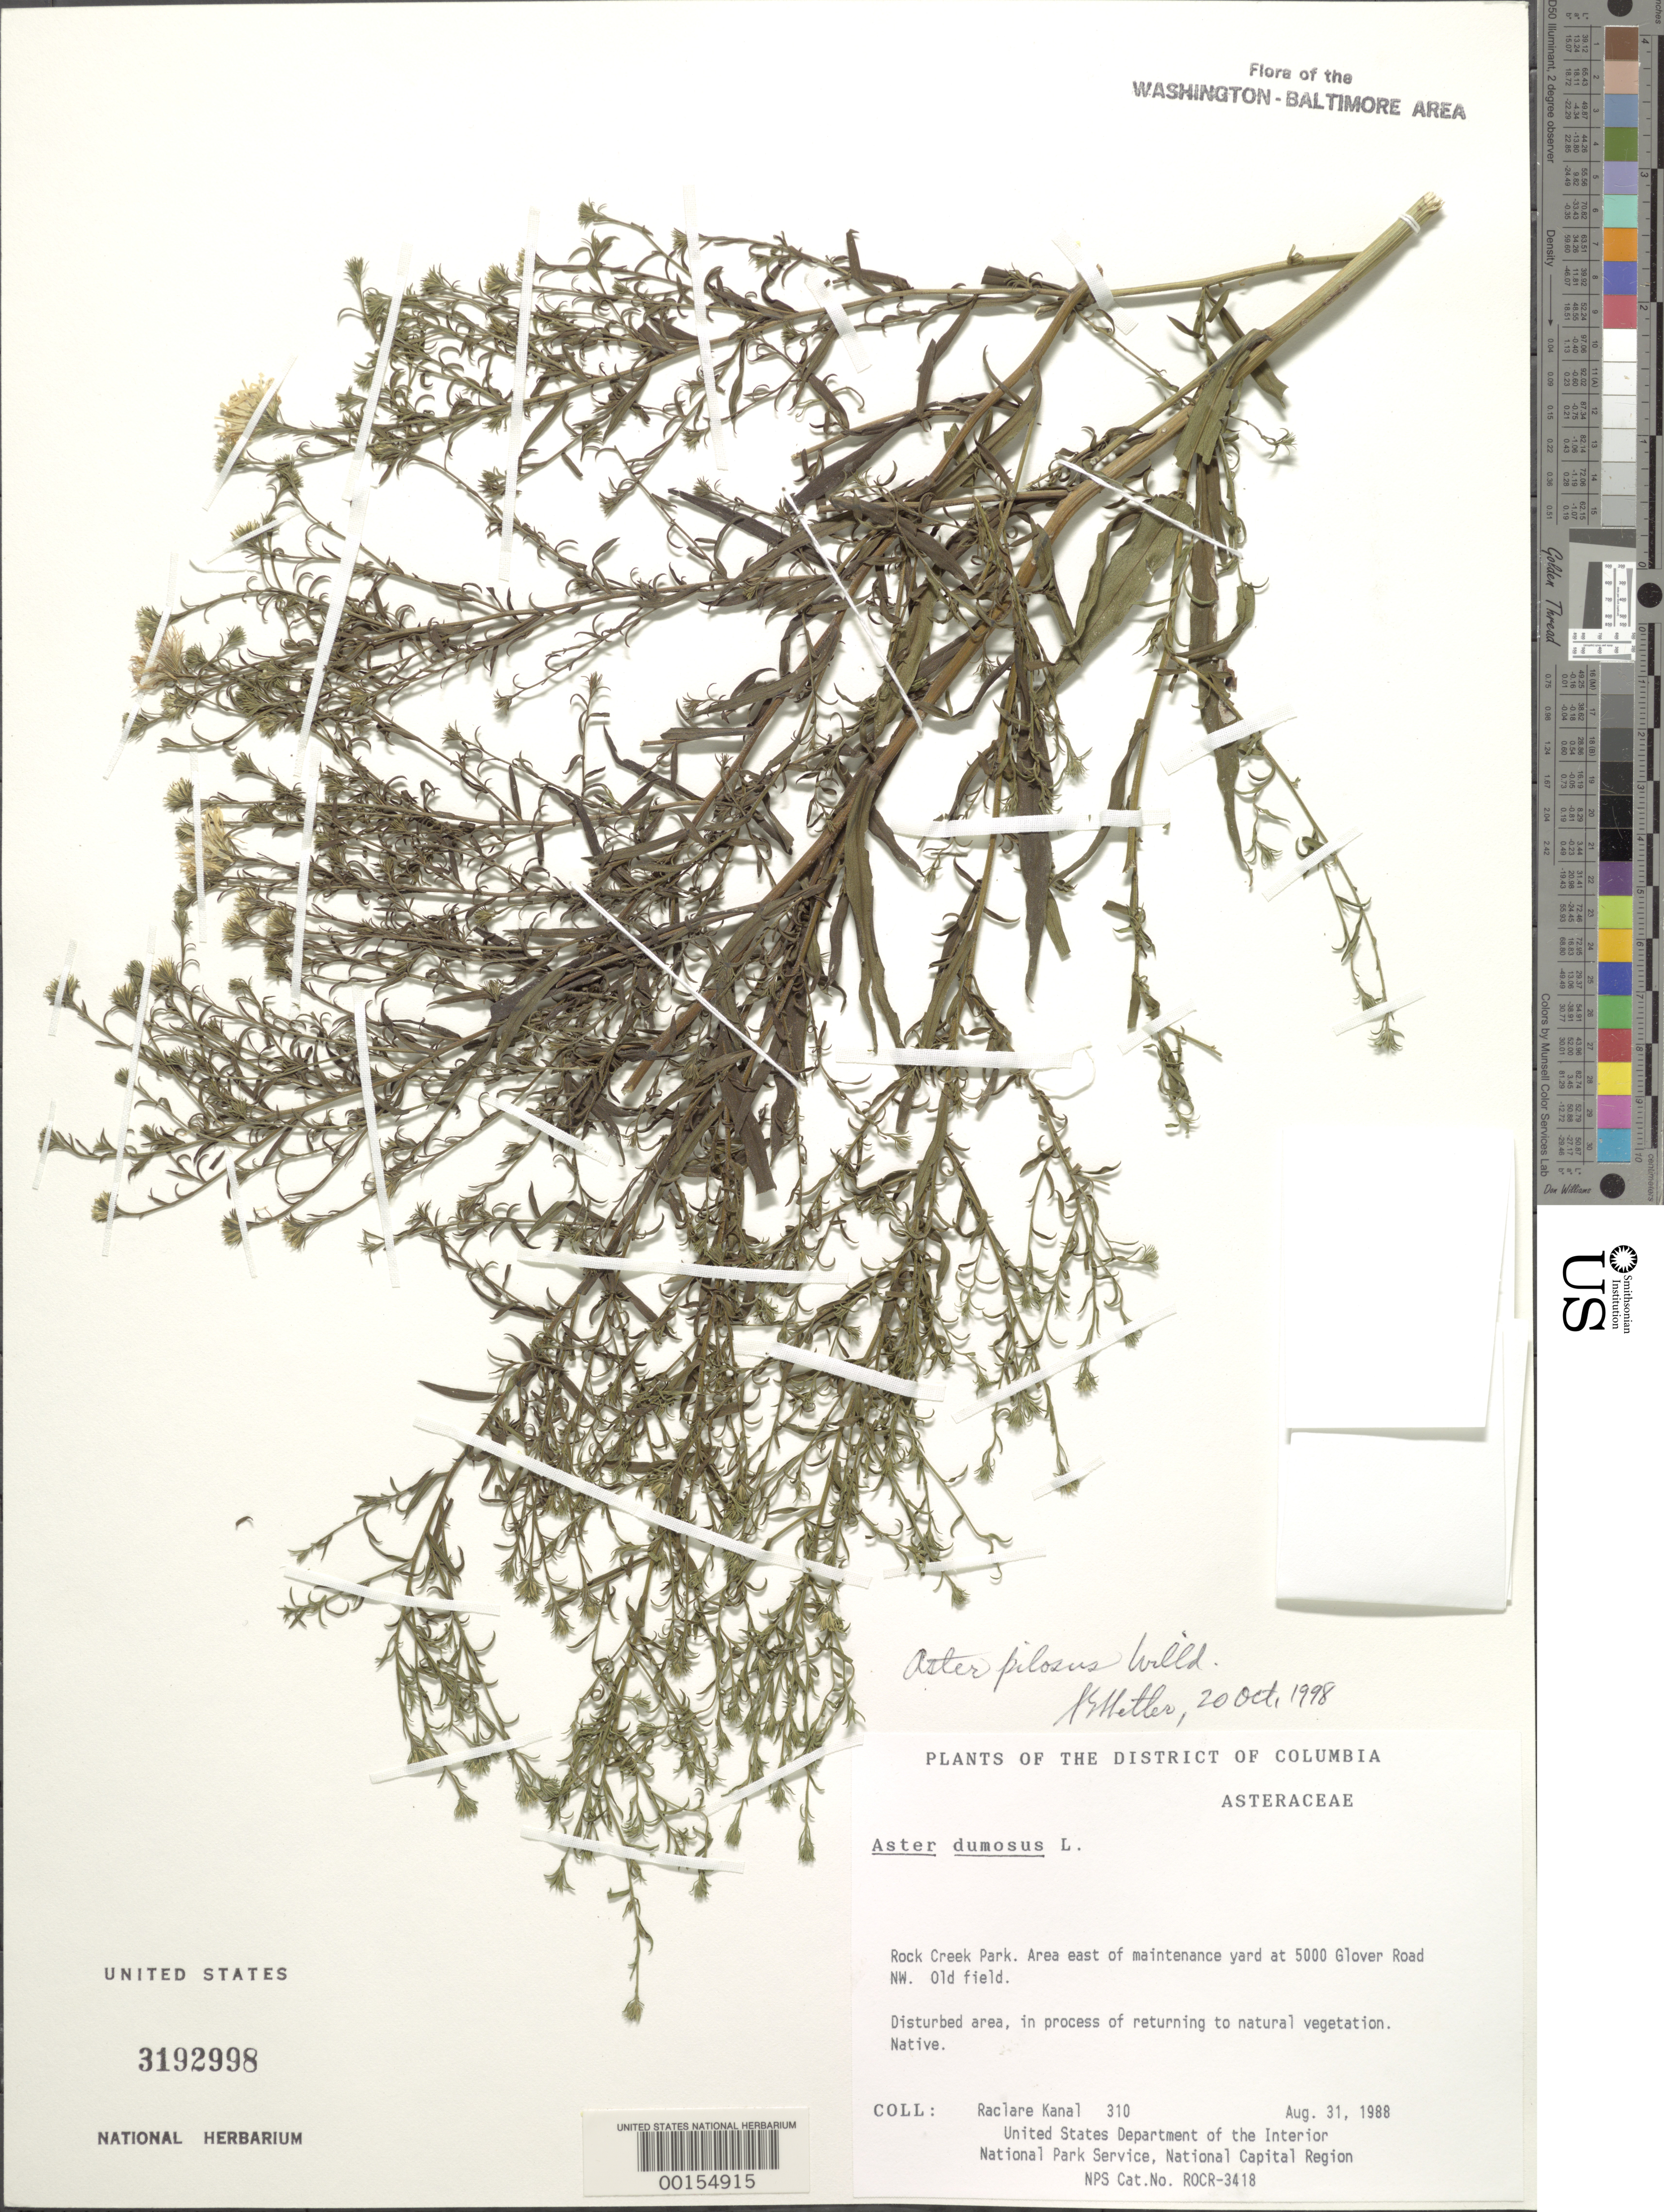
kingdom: Plantae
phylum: Tracheophyta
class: Magnoliopsida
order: Asterales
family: Asteraceae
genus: Symphyotrichum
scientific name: Symphyotrichum pilosum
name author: (Willd.) G.L. Nesom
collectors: R. Kanal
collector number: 310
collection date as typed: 31 Aug 1988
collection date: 1988-08-31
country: United States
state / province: District of Columbia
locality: Rock Creek Park, E of maintenanc yard at 5000 Glover Road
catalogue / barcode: US 3192998